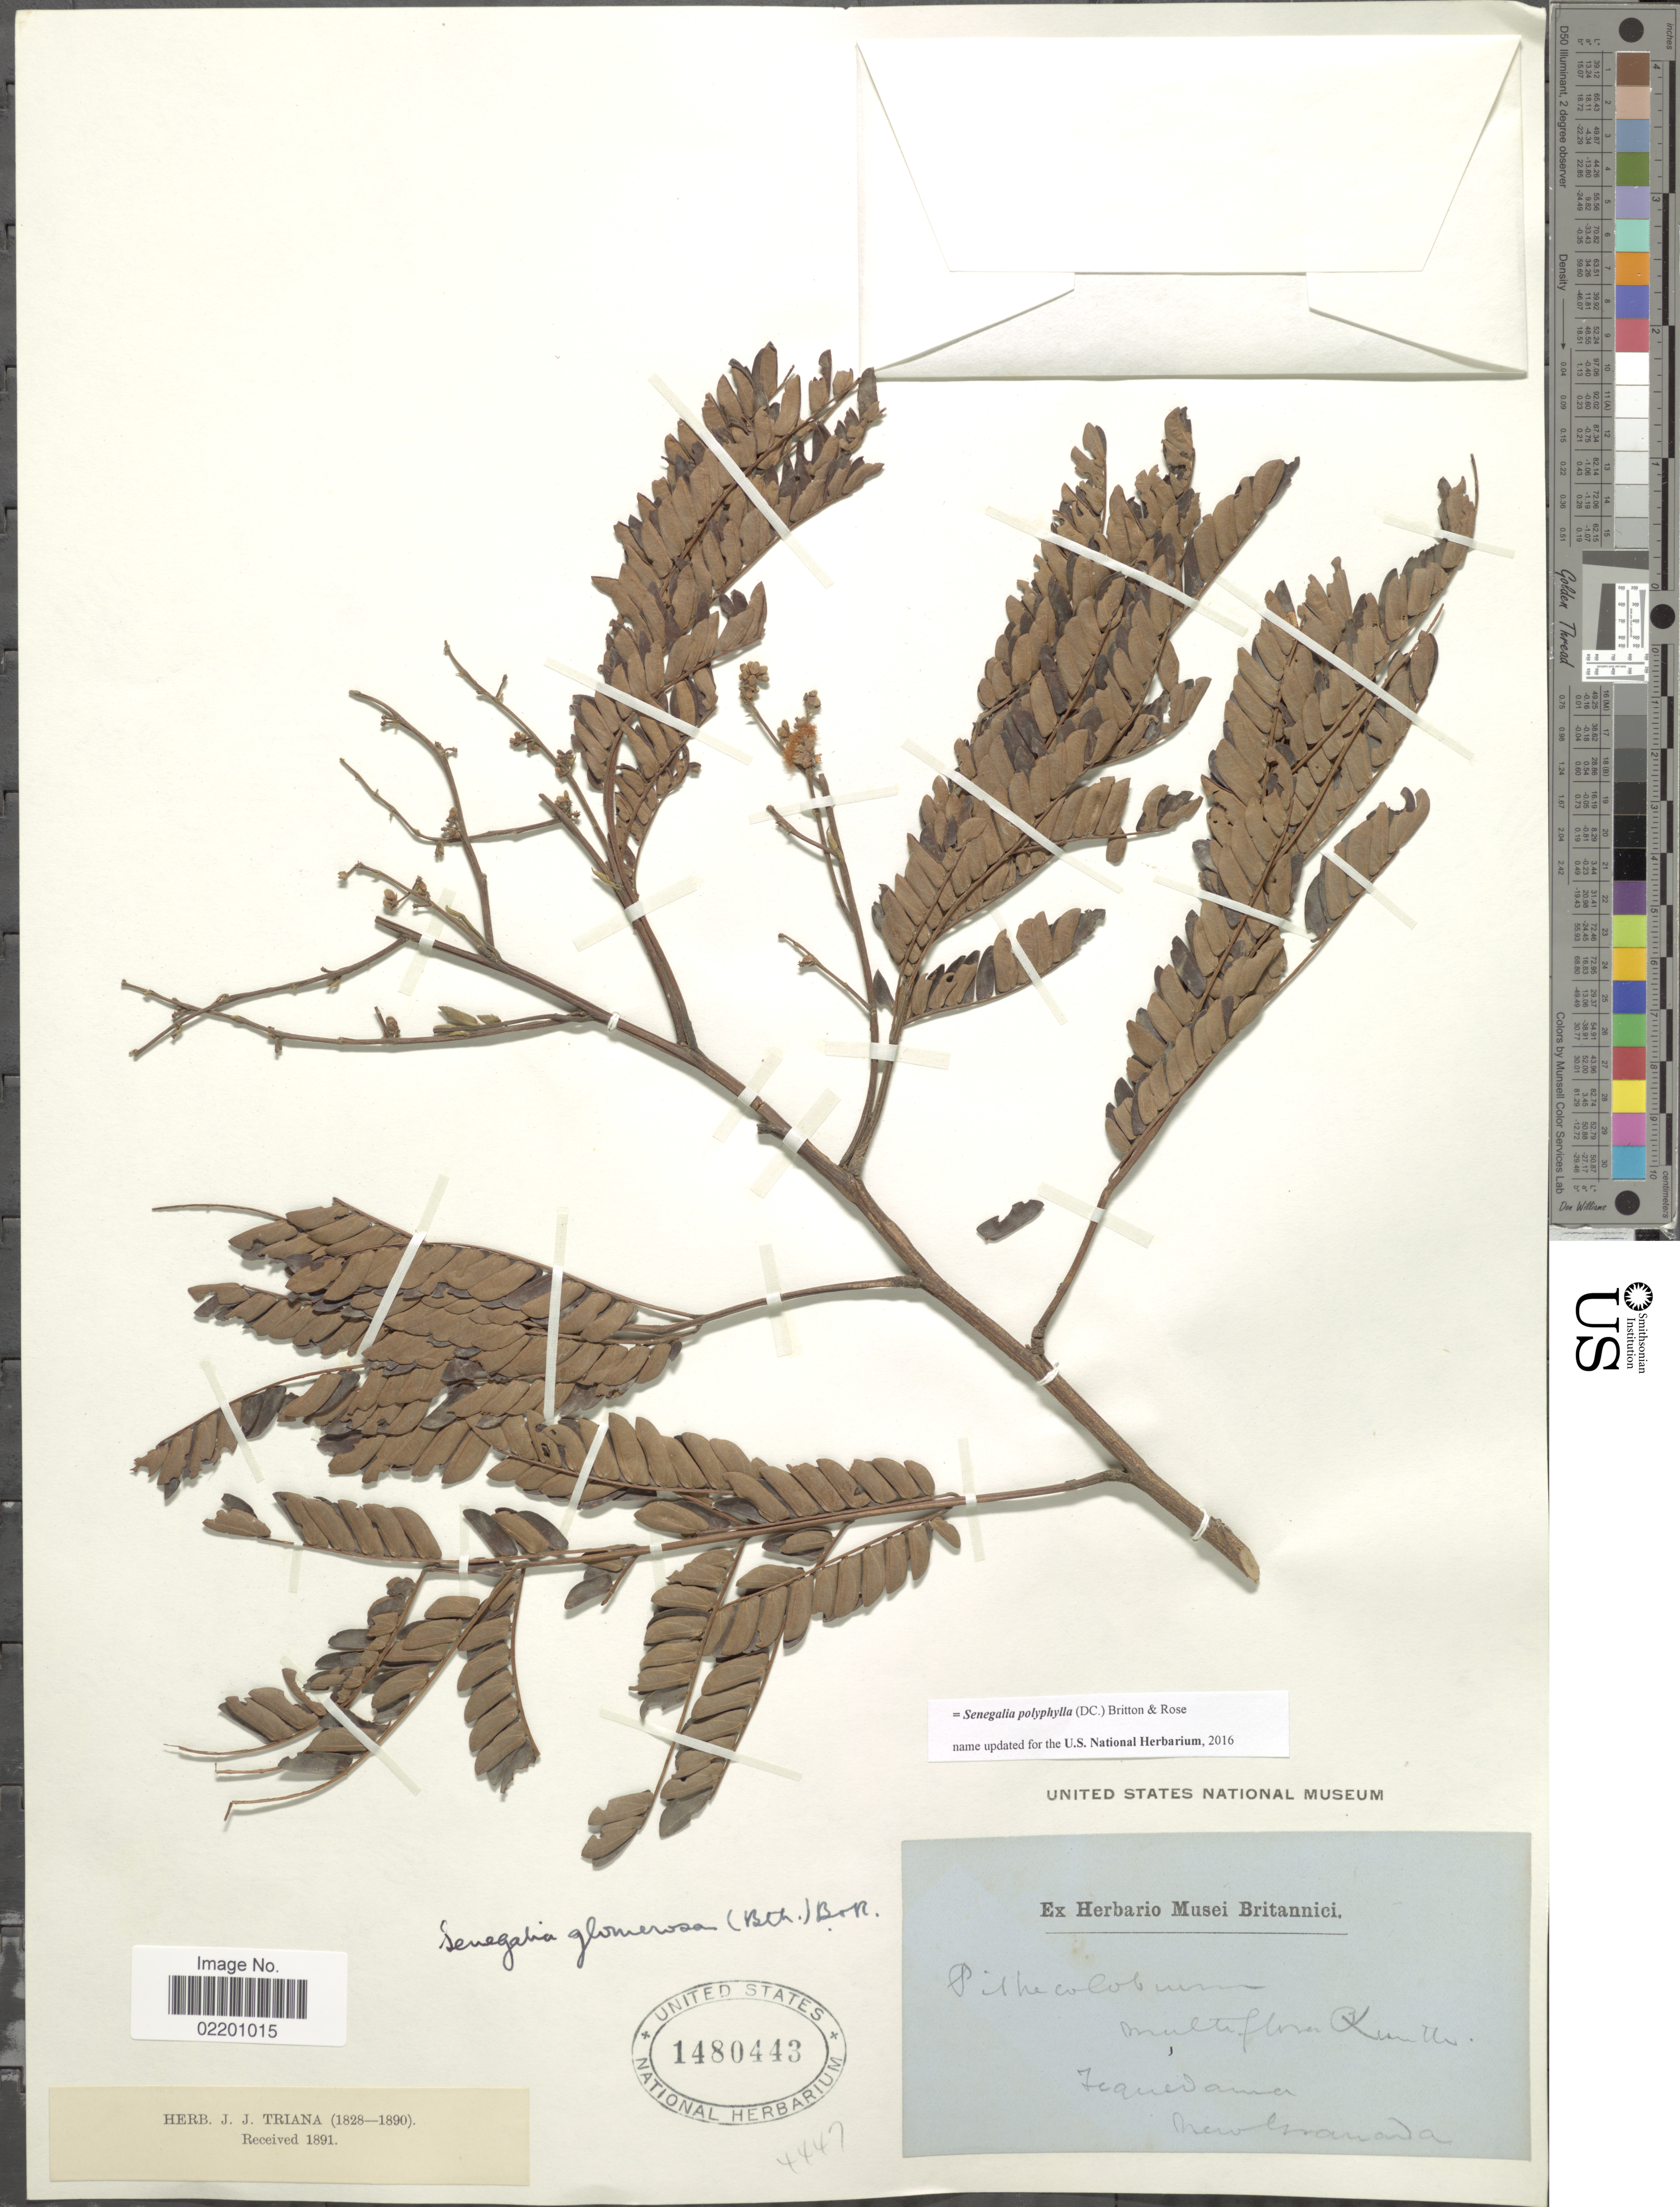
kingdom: Plantae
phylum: Tracheophyta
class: Magnoliopsida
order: Fabales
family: Fabaceae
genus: Senegalia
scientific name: Senegalia rhytidocarpa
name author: (L. Rico) Seigler & Ebinger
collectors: ex herb. Musei Britannici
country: Colombia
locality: Tequedama. New Granada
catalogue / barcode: US 1480443